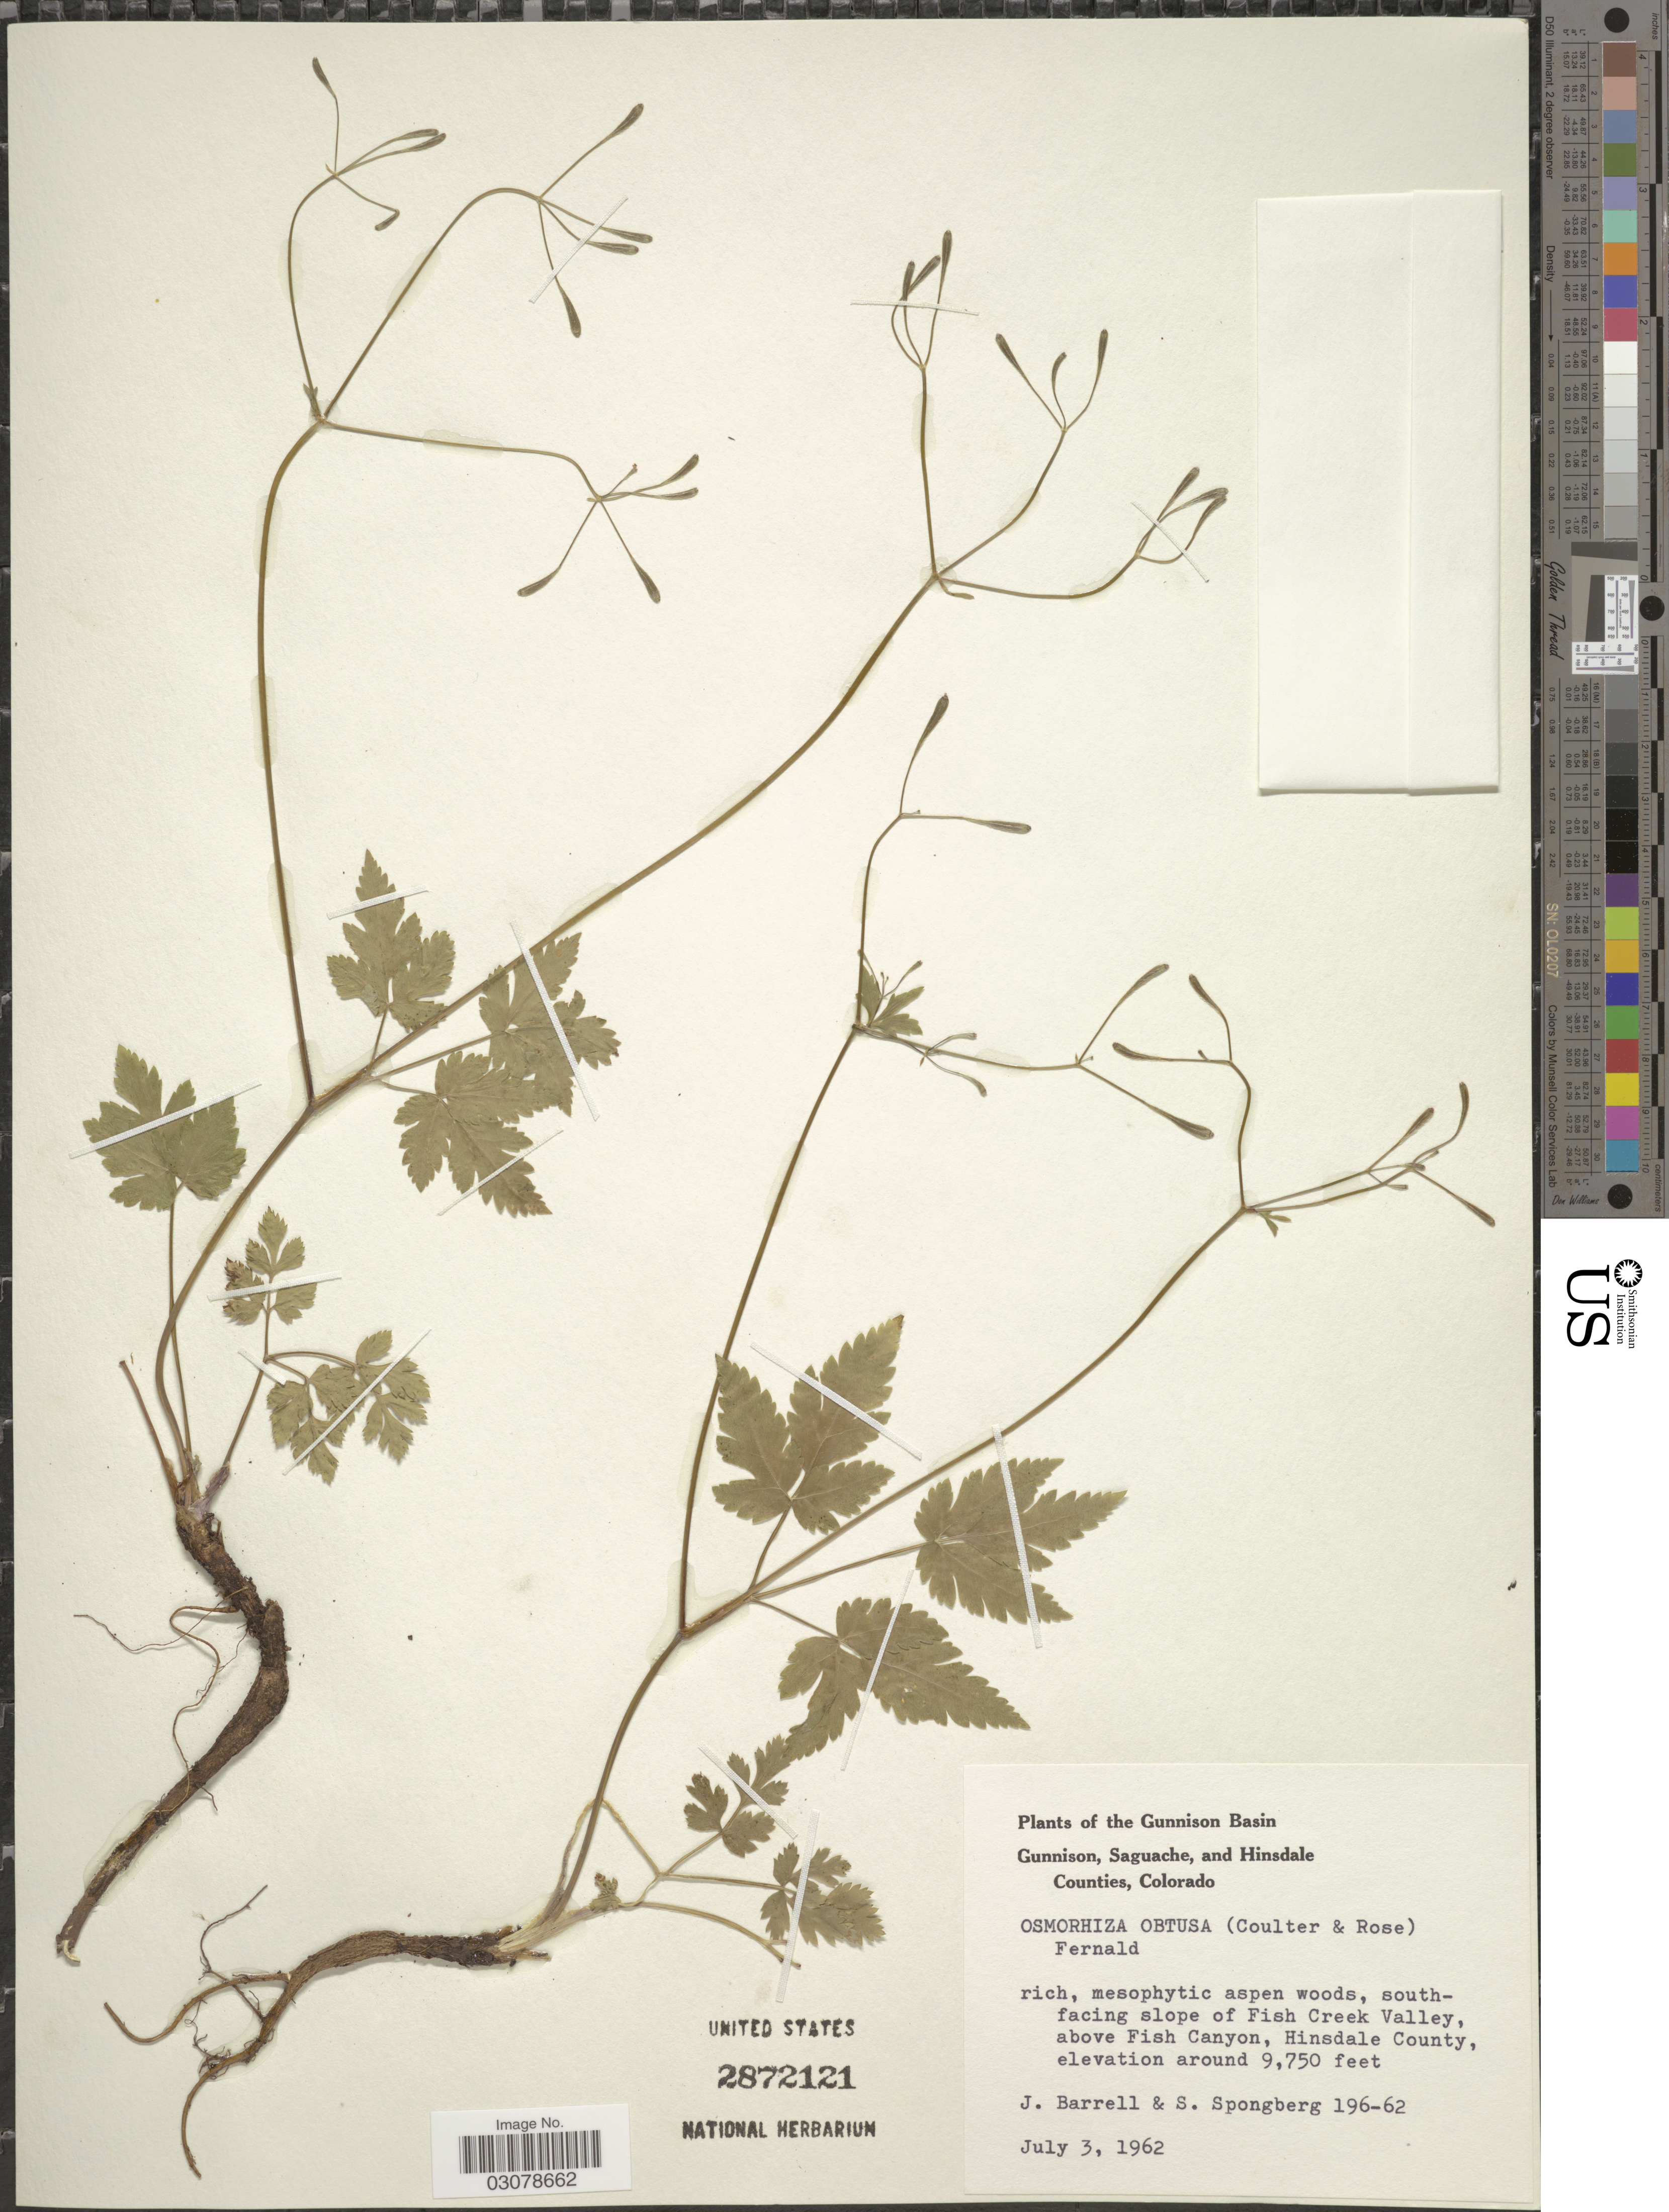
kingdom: Plantae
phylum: Tracheophyta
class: Magnoliopsida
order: Apiales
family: Apiaceae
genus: Osmorhiza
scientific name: Osmorhiza obtusa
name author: (J.M. Coult. & Rose) Fernald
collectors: J. Barrell & S. A.Spongberg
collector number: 196-62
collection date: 1962-07-03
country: United States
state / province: Colorado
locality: The Gunnison Basin, Gunnison, Saguache, and Hinsdale Counties, southfacing slope of Fish Creek Valley, above Fish Canyon, Hinsdale County.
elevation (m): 2972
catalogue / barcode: US 2872121